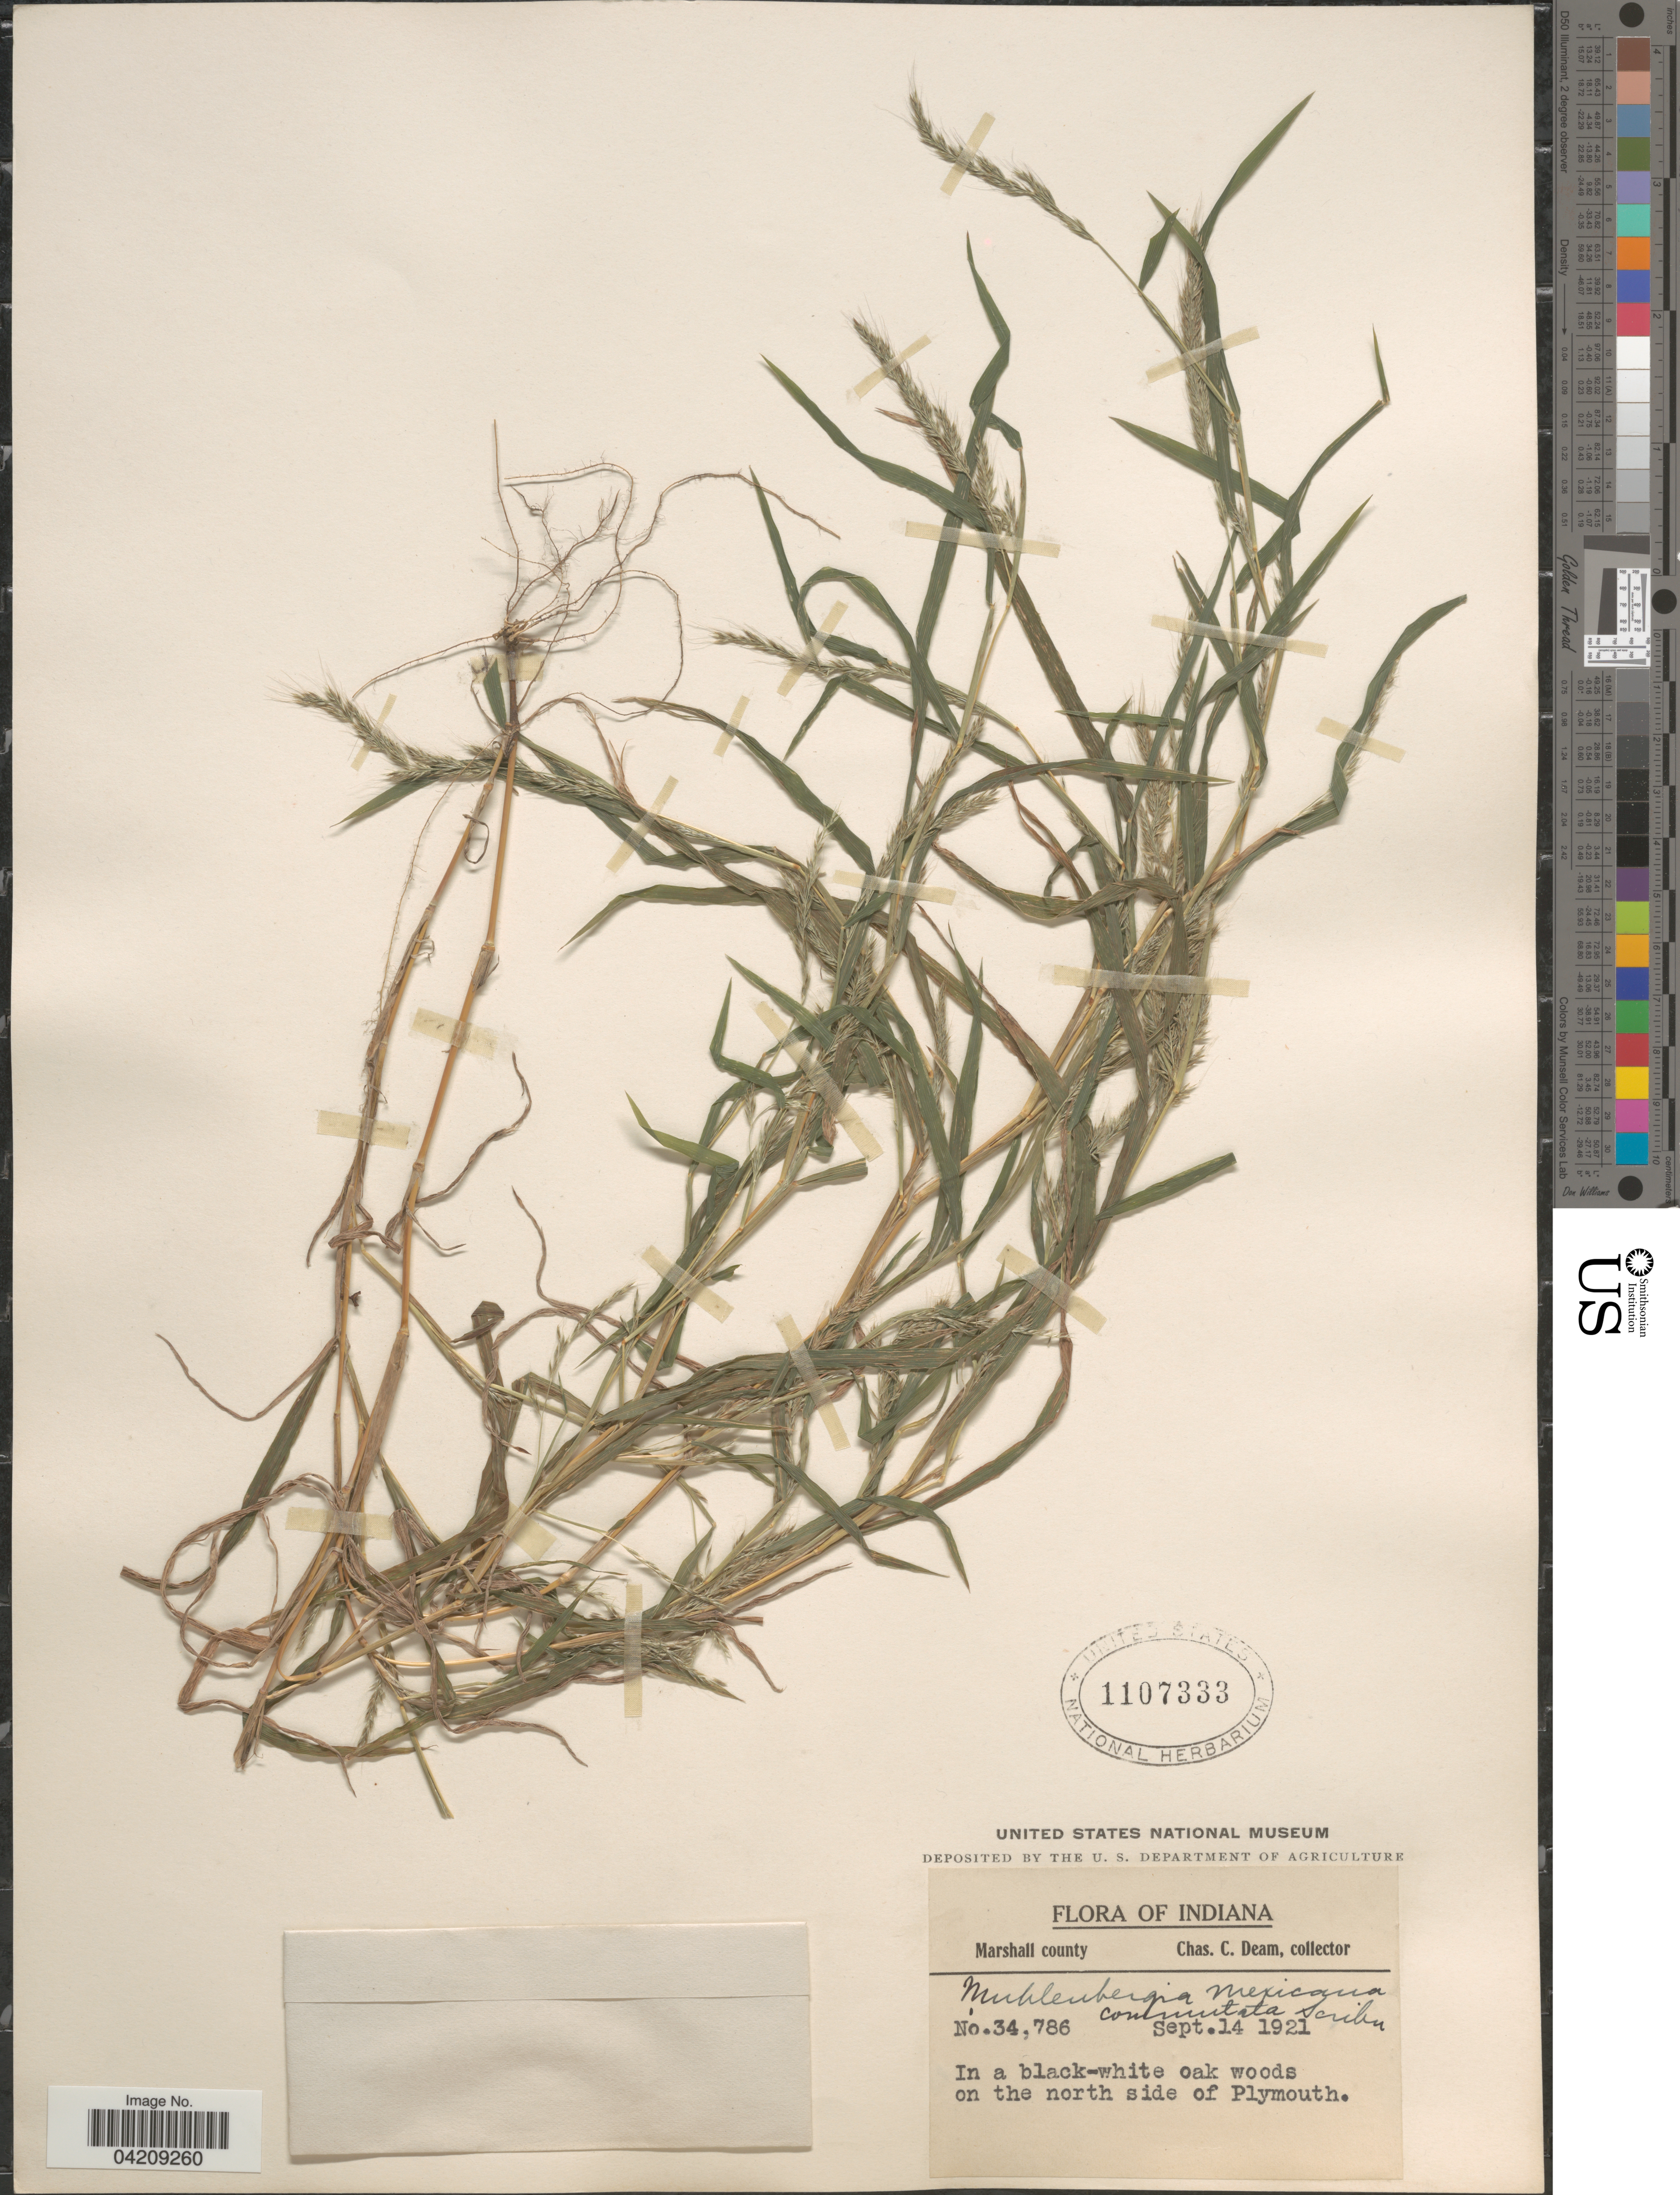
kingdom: Plantae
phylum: Tracheophyta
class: Liliopsida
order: Poales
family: Poaceae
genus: Muhlenbergia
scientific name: Muhlenbergia frondosa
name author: (Poir.) Fernald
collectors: C. C. Deam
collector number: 34786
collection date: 1921-09-14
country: United States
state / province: Indiana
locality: Marshall county. In a black-white oak woods on the north side of Plymouth.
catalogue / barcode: US 1107333